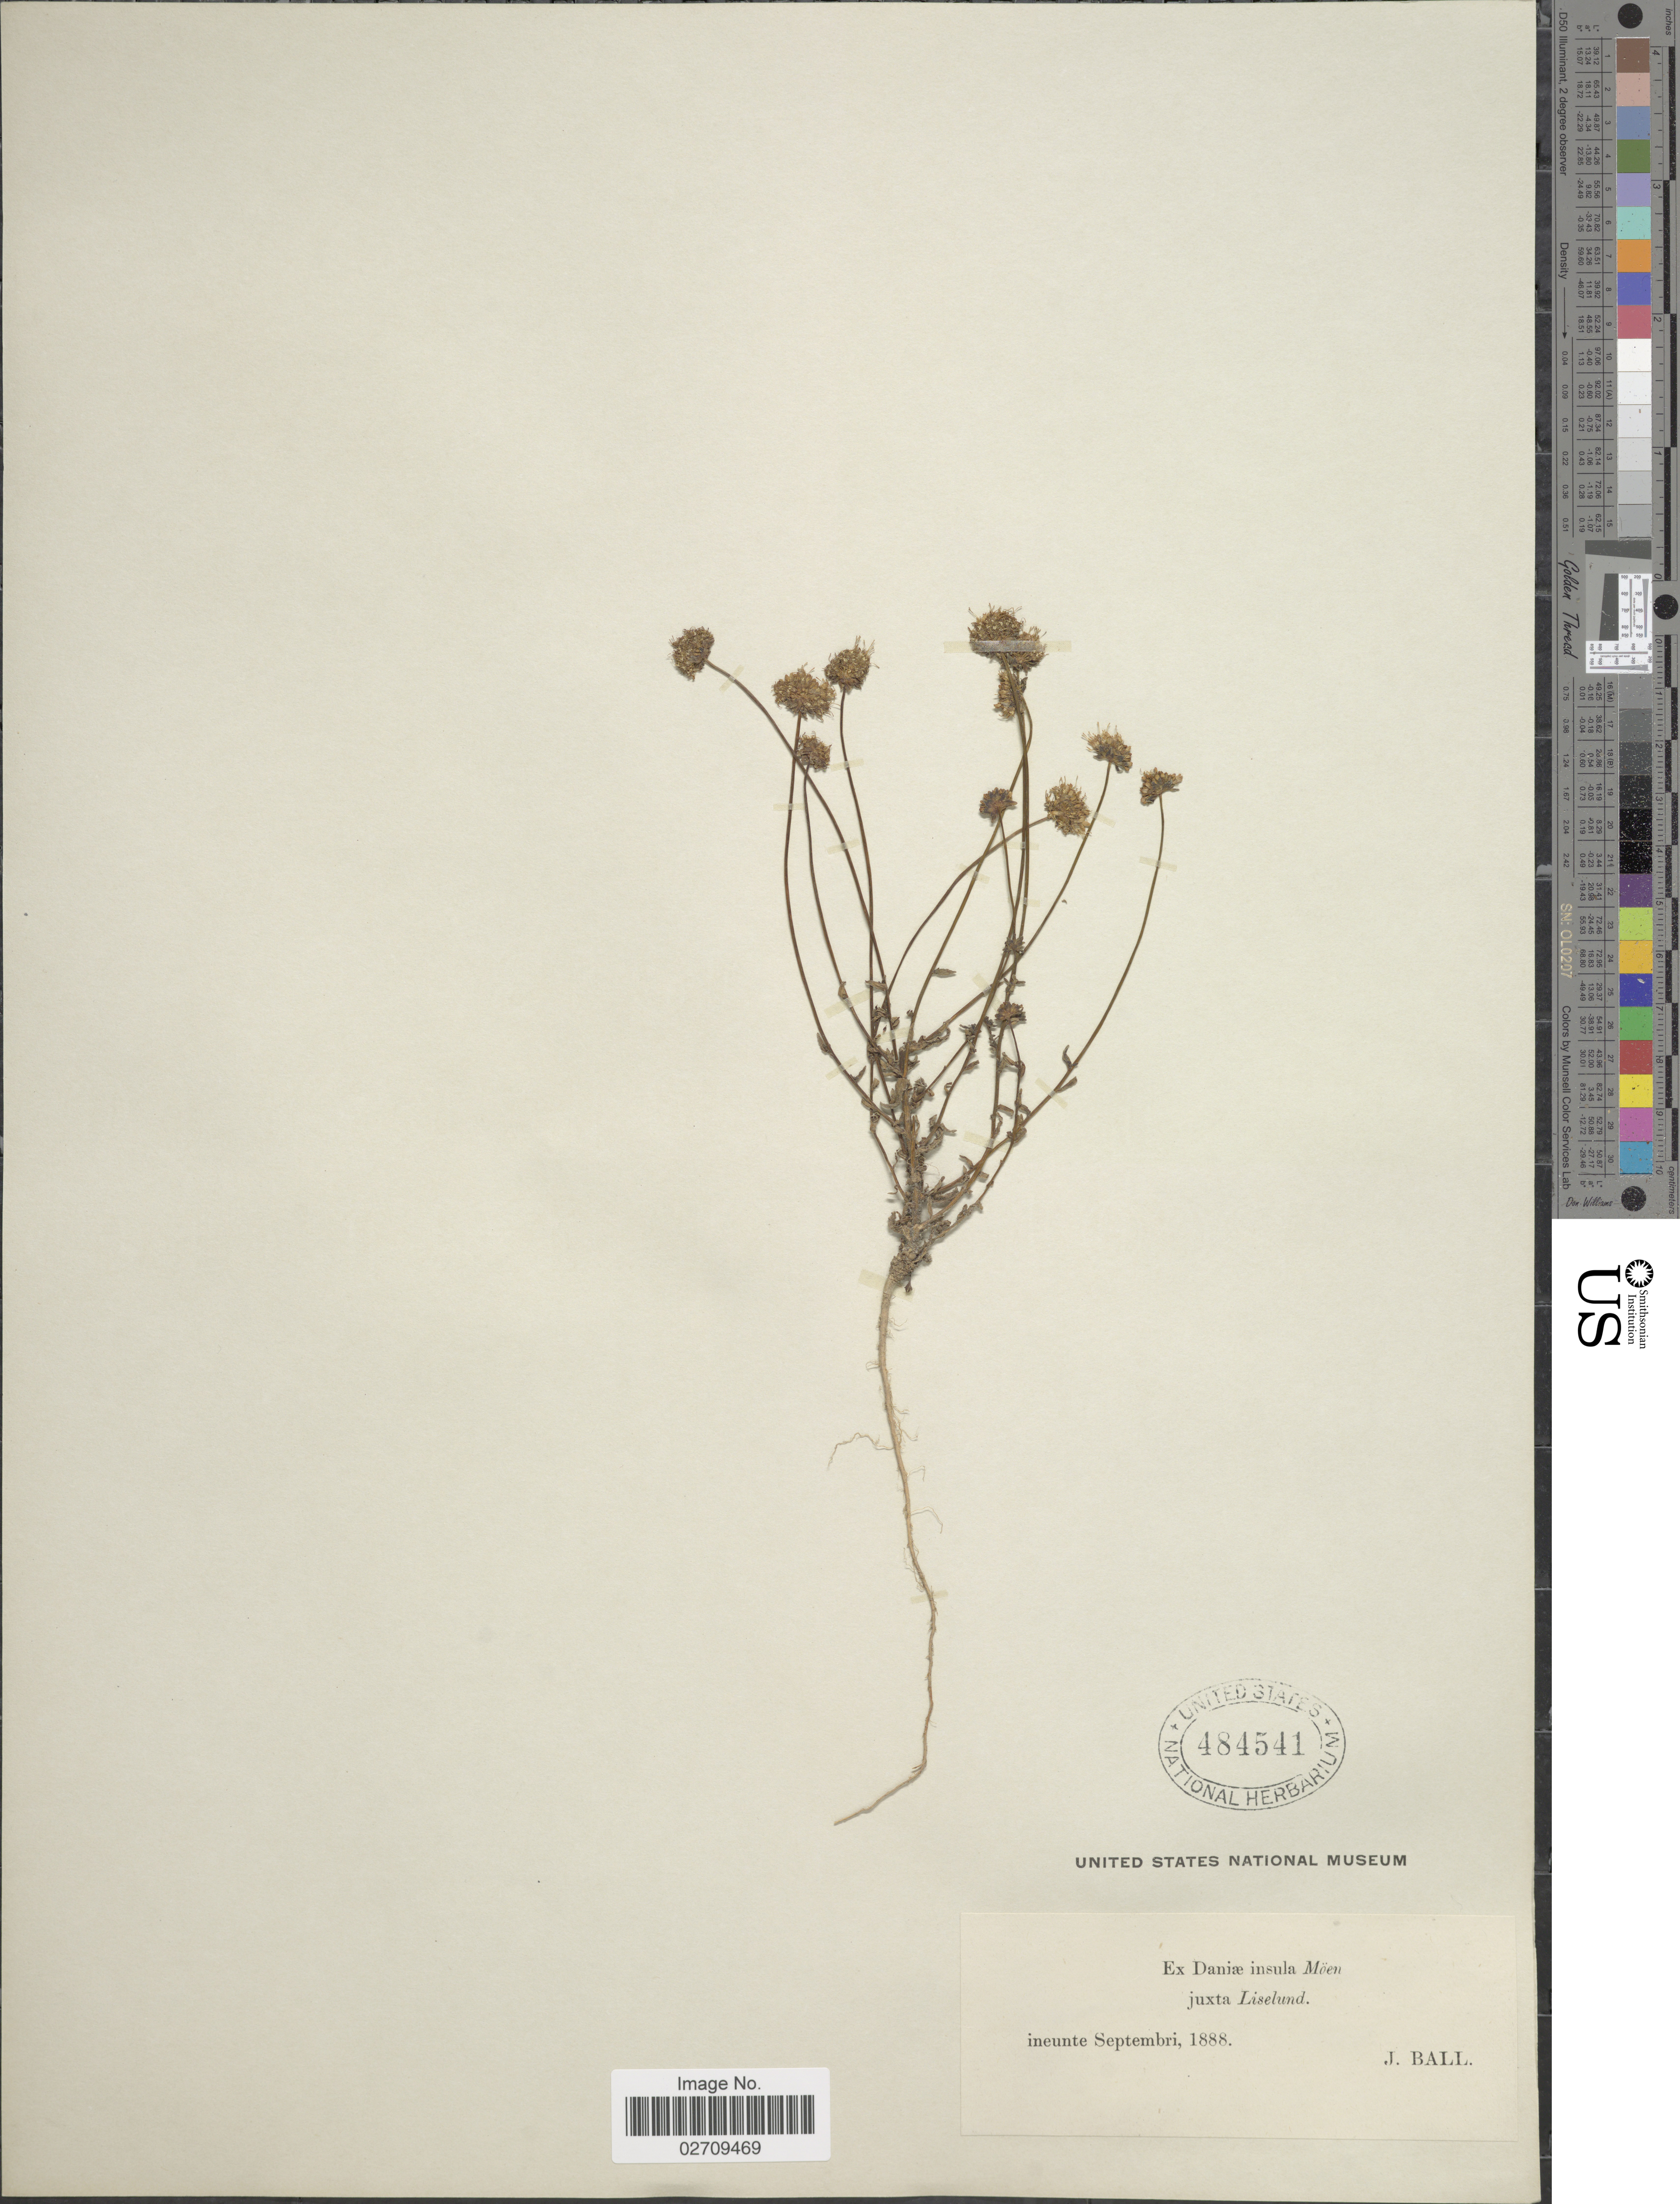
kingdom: Plantae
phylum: Tracheophyta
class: Magnoliopsida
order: Asterales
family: Campanulaceae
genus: Phyteuma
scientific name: Phyteuma sp.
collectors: J. Ball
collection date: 1888-09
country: Denmark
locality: Daniae insula Moen juxta Liselund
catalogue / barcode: US 484541